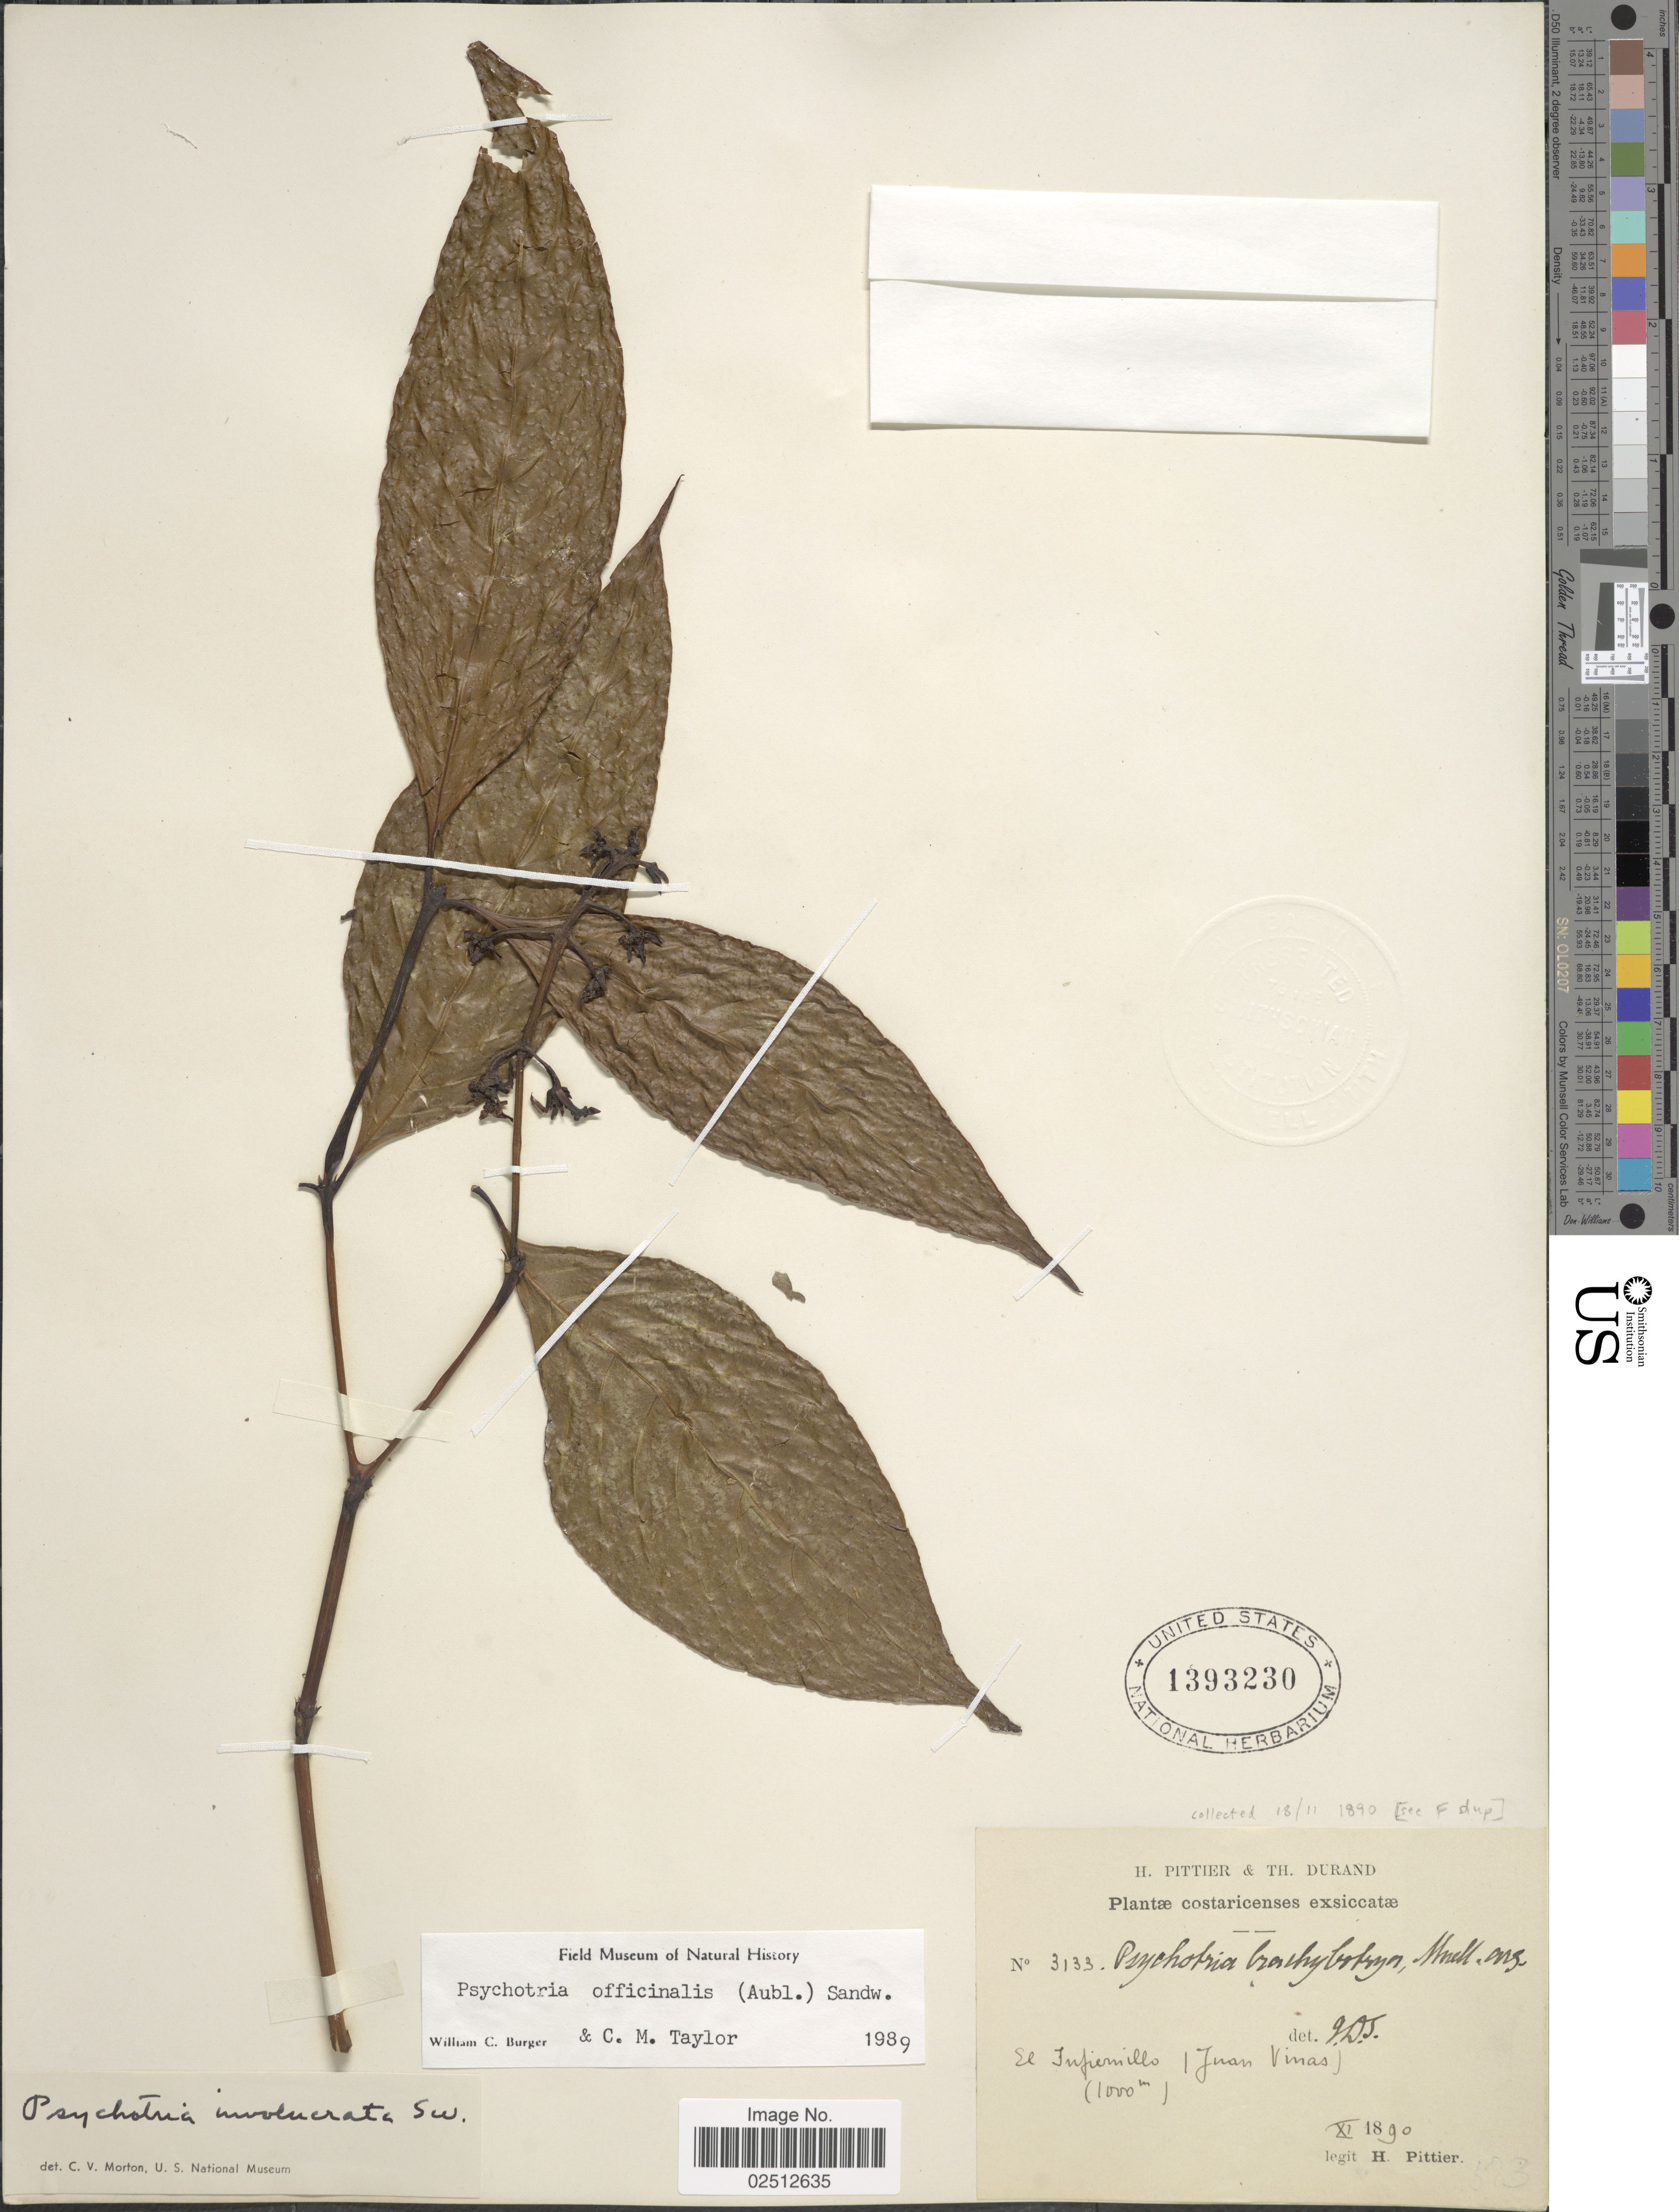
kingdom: Plantae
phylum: Tracheophyta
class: Magnoliopsida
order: Gentianales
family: Rubiaceae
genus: Psychotria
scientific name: Psychotria officinalis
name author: (Aubl.) Raeusch.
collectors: H. F. Pittier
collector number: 3133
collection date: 1890-11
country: Costa Rica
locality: El Infiernillo (Juan Vinas)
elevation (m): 1000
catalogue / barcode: US 1393230